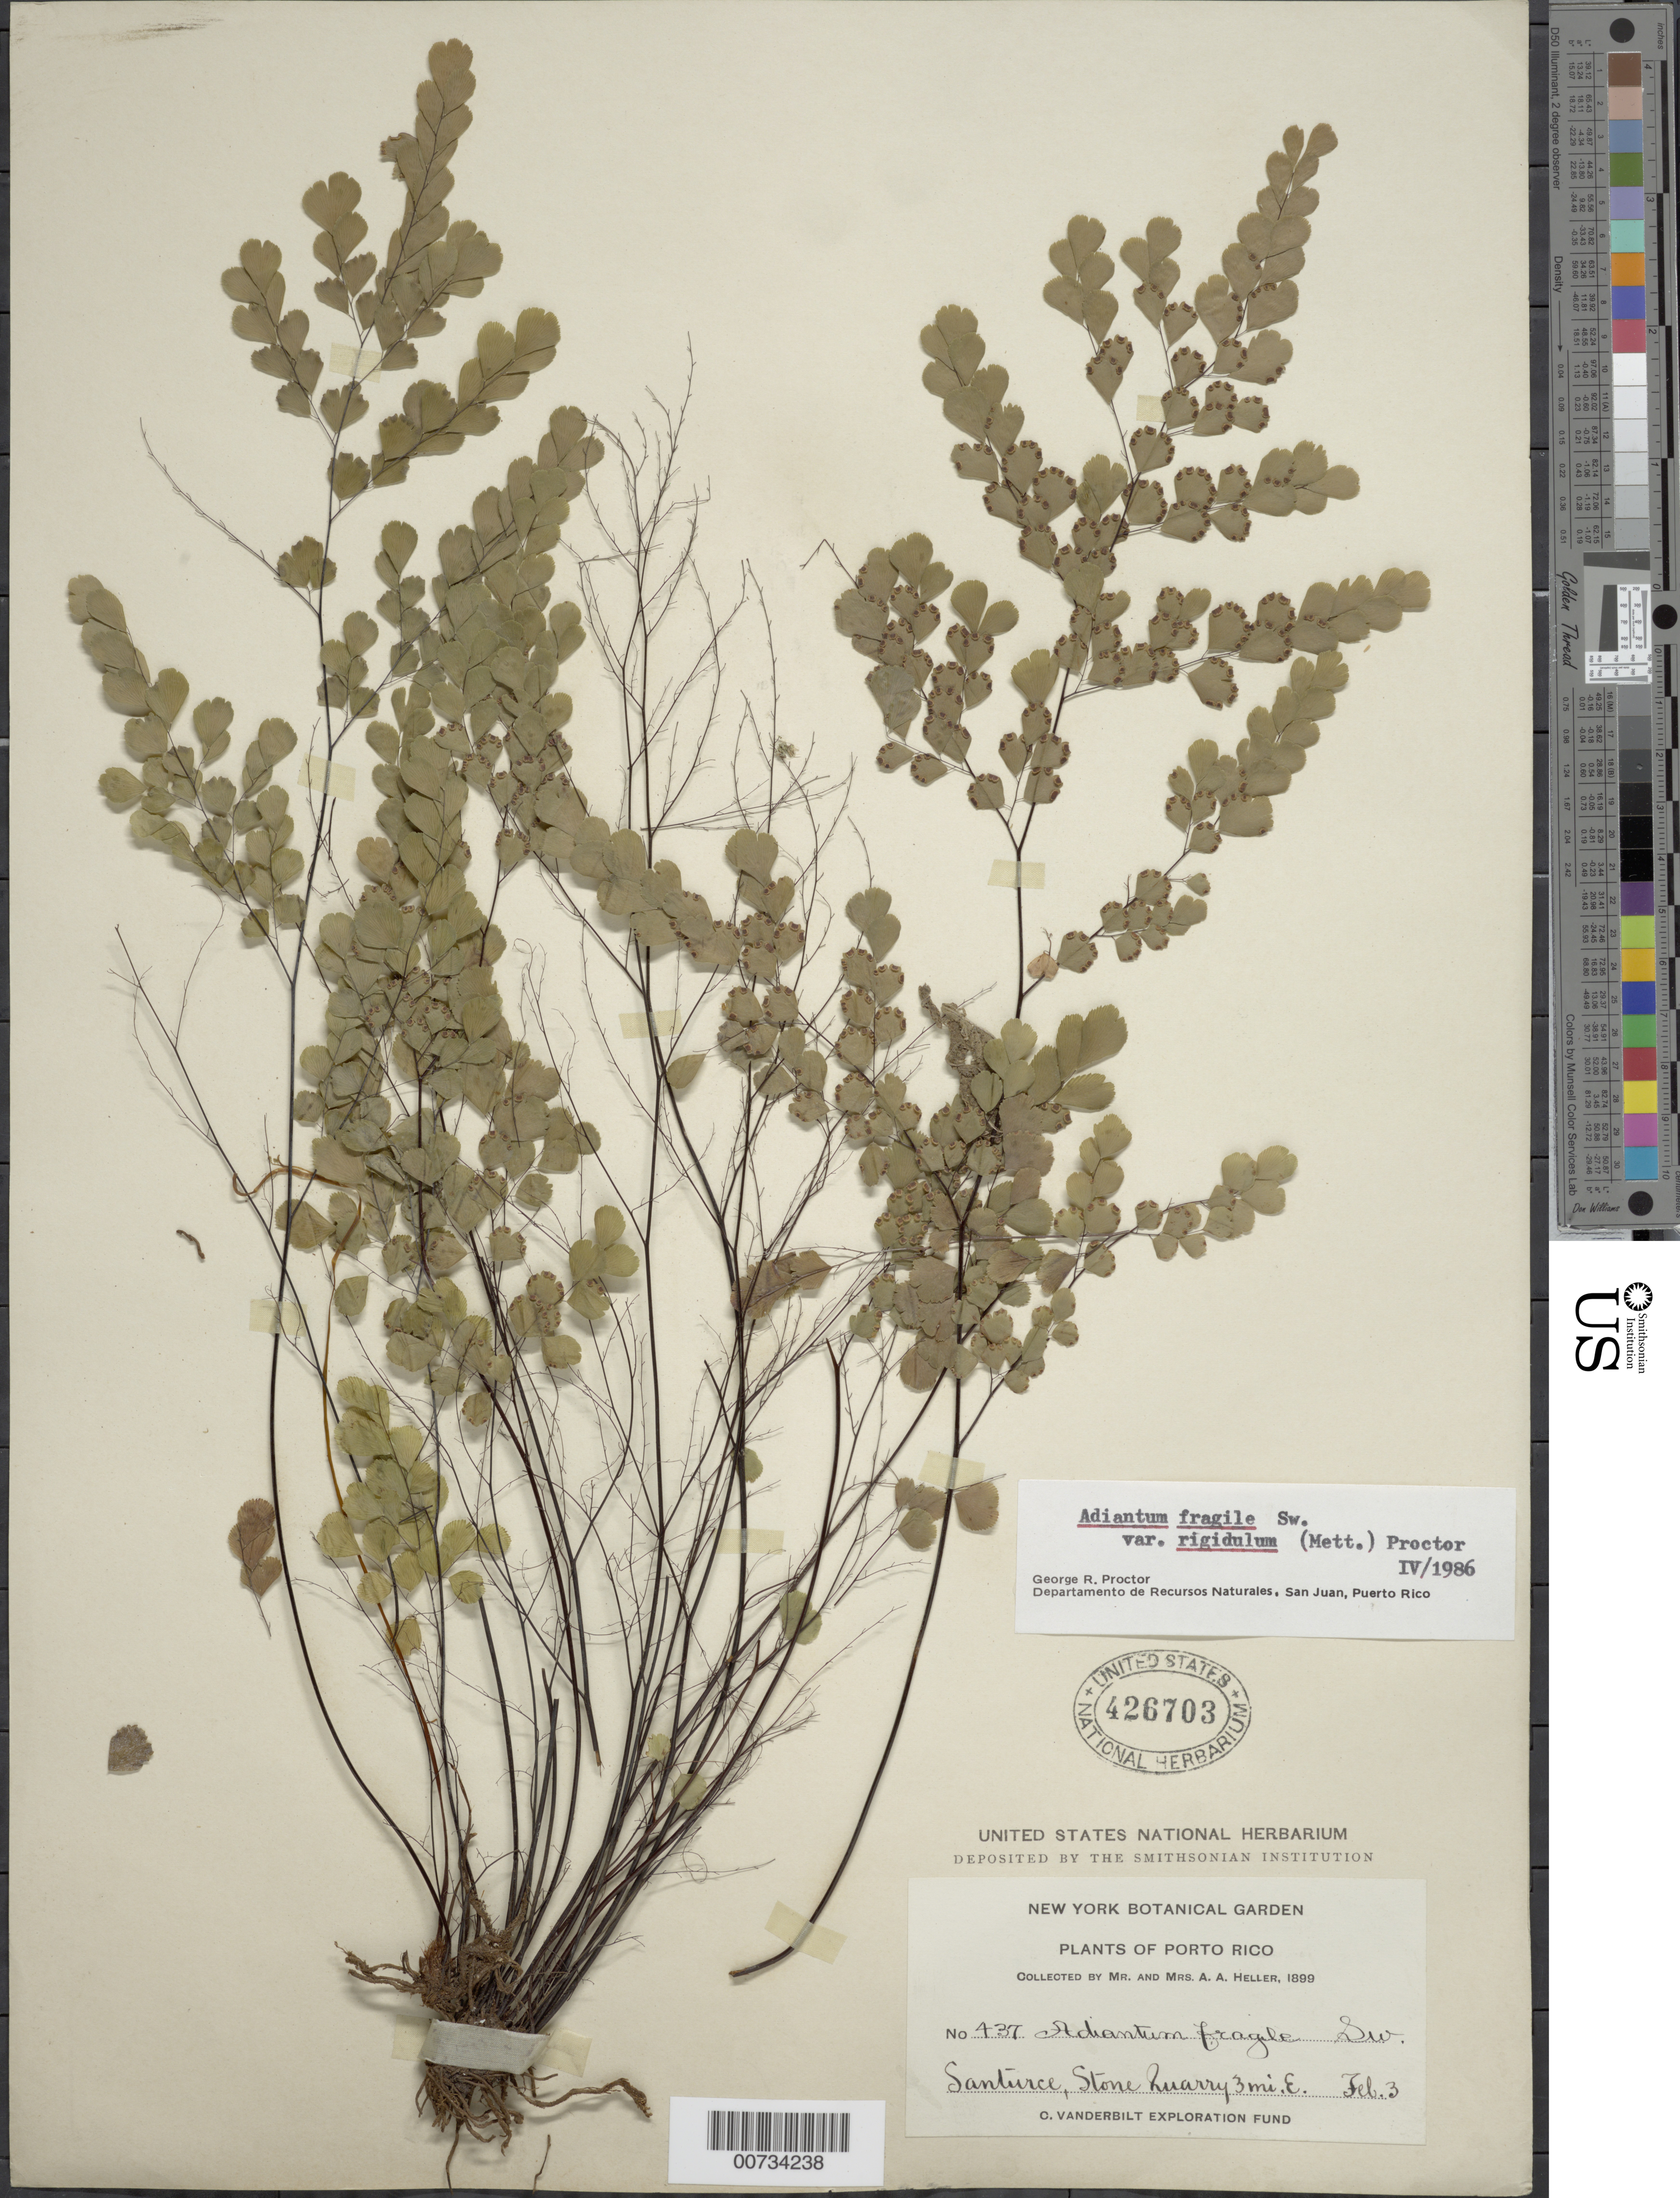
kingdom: Plantae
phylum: Tracheophyta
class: Polypodiopsida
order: Polypodiales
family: Pteridaceae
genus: Adiantum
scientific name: Adiantum fragile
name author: Sw.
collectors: A. A. Heller & E. G. Heller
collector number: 437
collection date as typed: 03 Feb 1899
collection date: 1899-02-03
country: Puerto Rico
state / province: San Juan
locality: Santurce, Stone Quarry 3 mi E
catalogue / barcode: US 426703